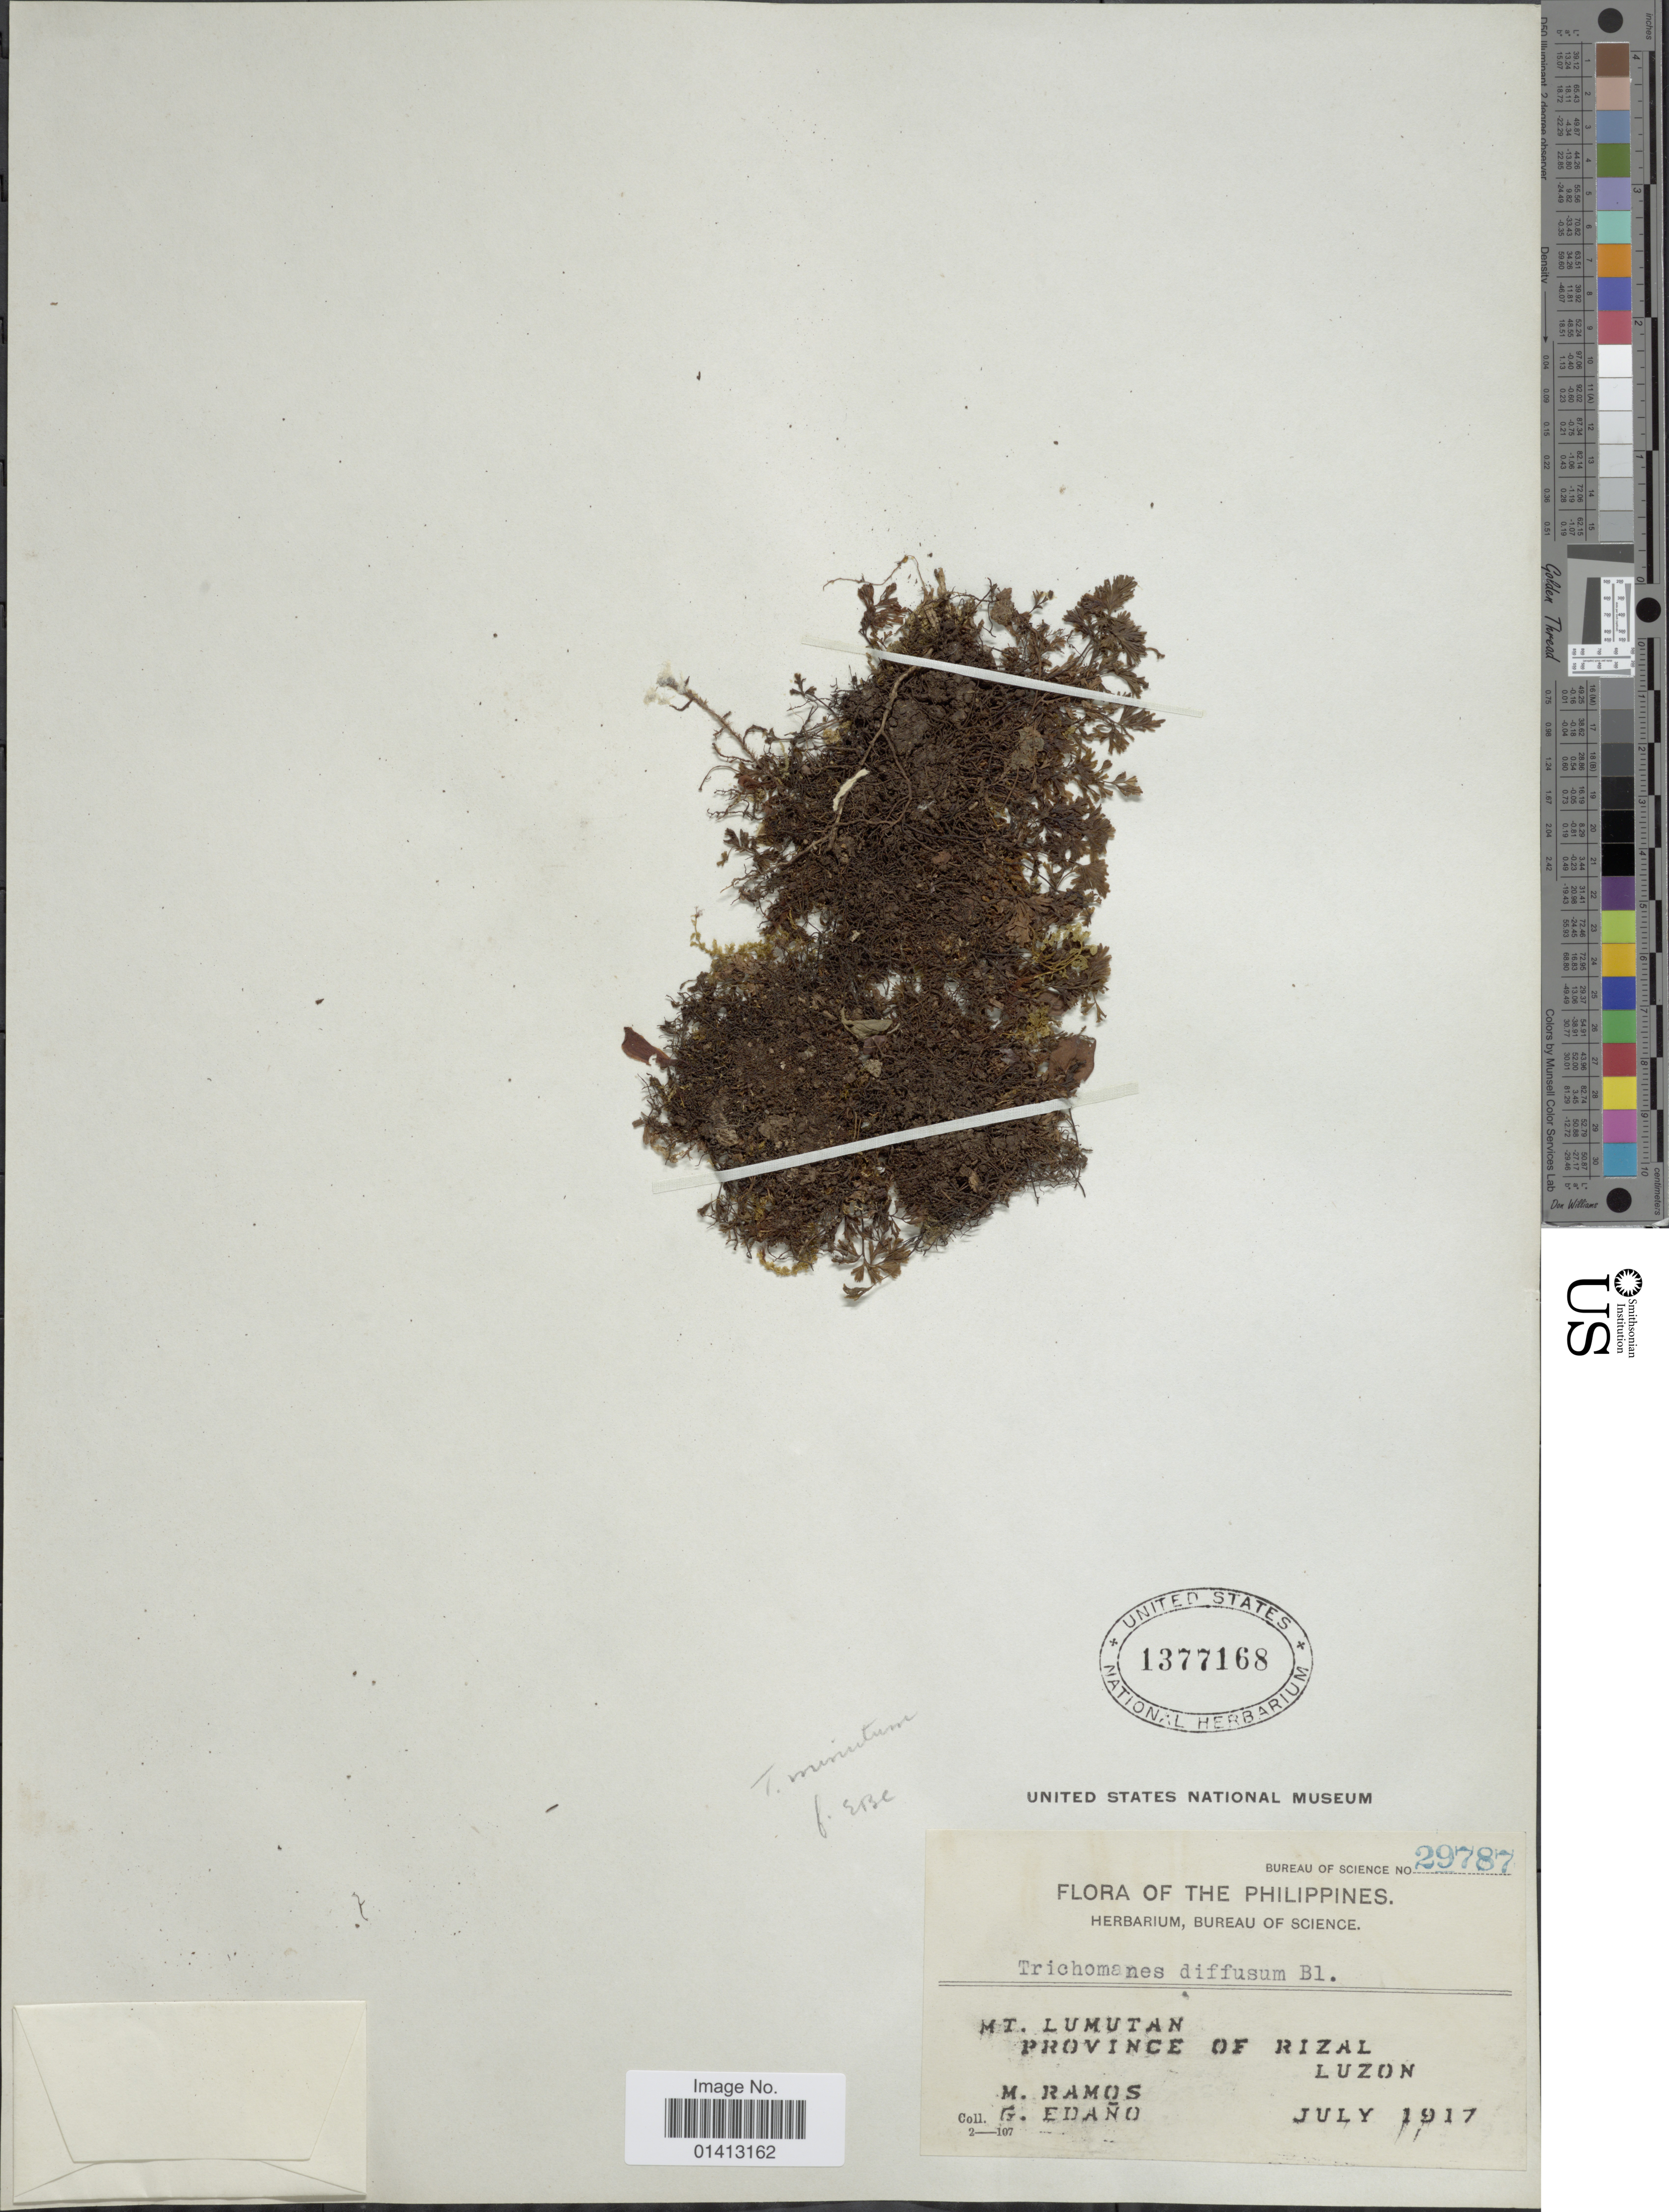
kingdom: Plantae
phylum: Tracheophyta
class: Polypodiopsida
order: Hymenophyllales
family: Hymenophyllaceae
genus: Crepidomanes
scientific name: Crepidomanes minutum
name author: (Blume) K. Iwats.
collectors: M. Ramos & G. Edaño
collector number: Bureau of Science 29787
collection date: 1917-07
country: Philippines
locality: Mt Lumutan, Province of Rizal, Luzon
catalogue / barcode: US 1377168